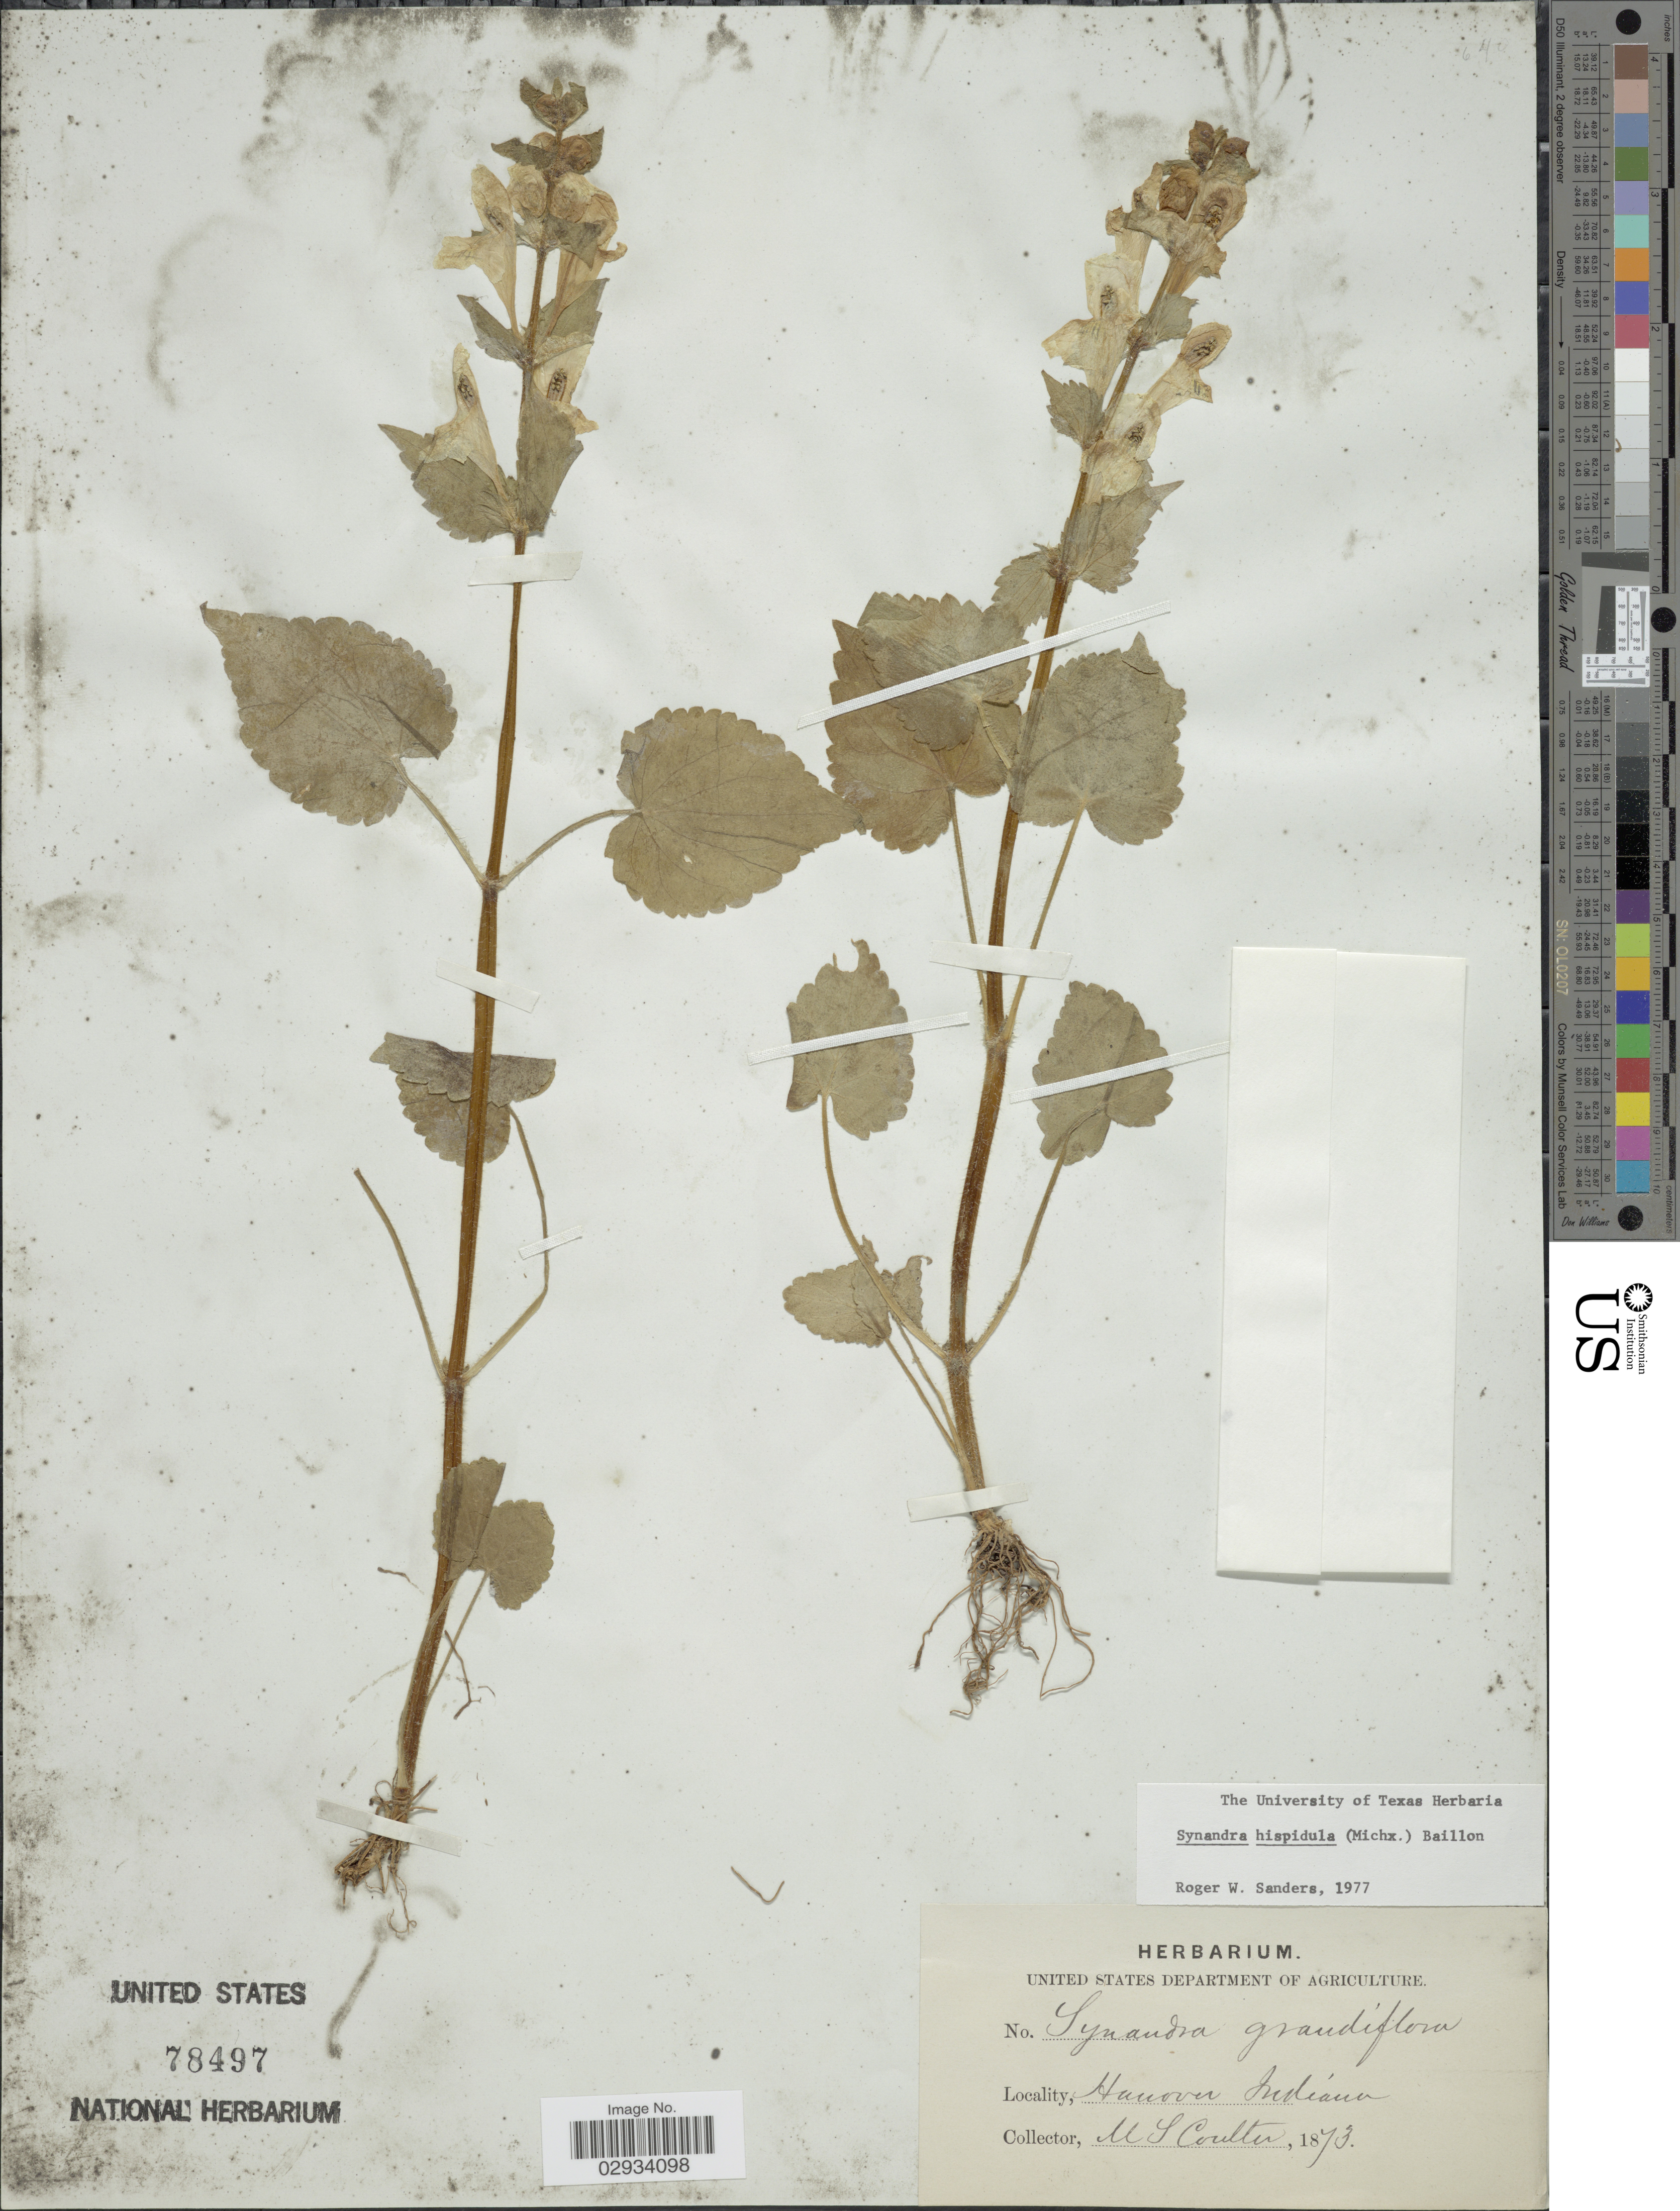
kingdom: Plantae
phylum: Tracheophyta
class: Magnoliopsida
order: Lamiales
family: Lamiaceae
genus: Synandra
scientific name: Synandra hispidula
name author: (Michx.) Baill.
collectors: M. Coulter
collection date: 1873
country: United States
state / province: Indiana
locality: Hanover.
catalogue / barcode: US 78497